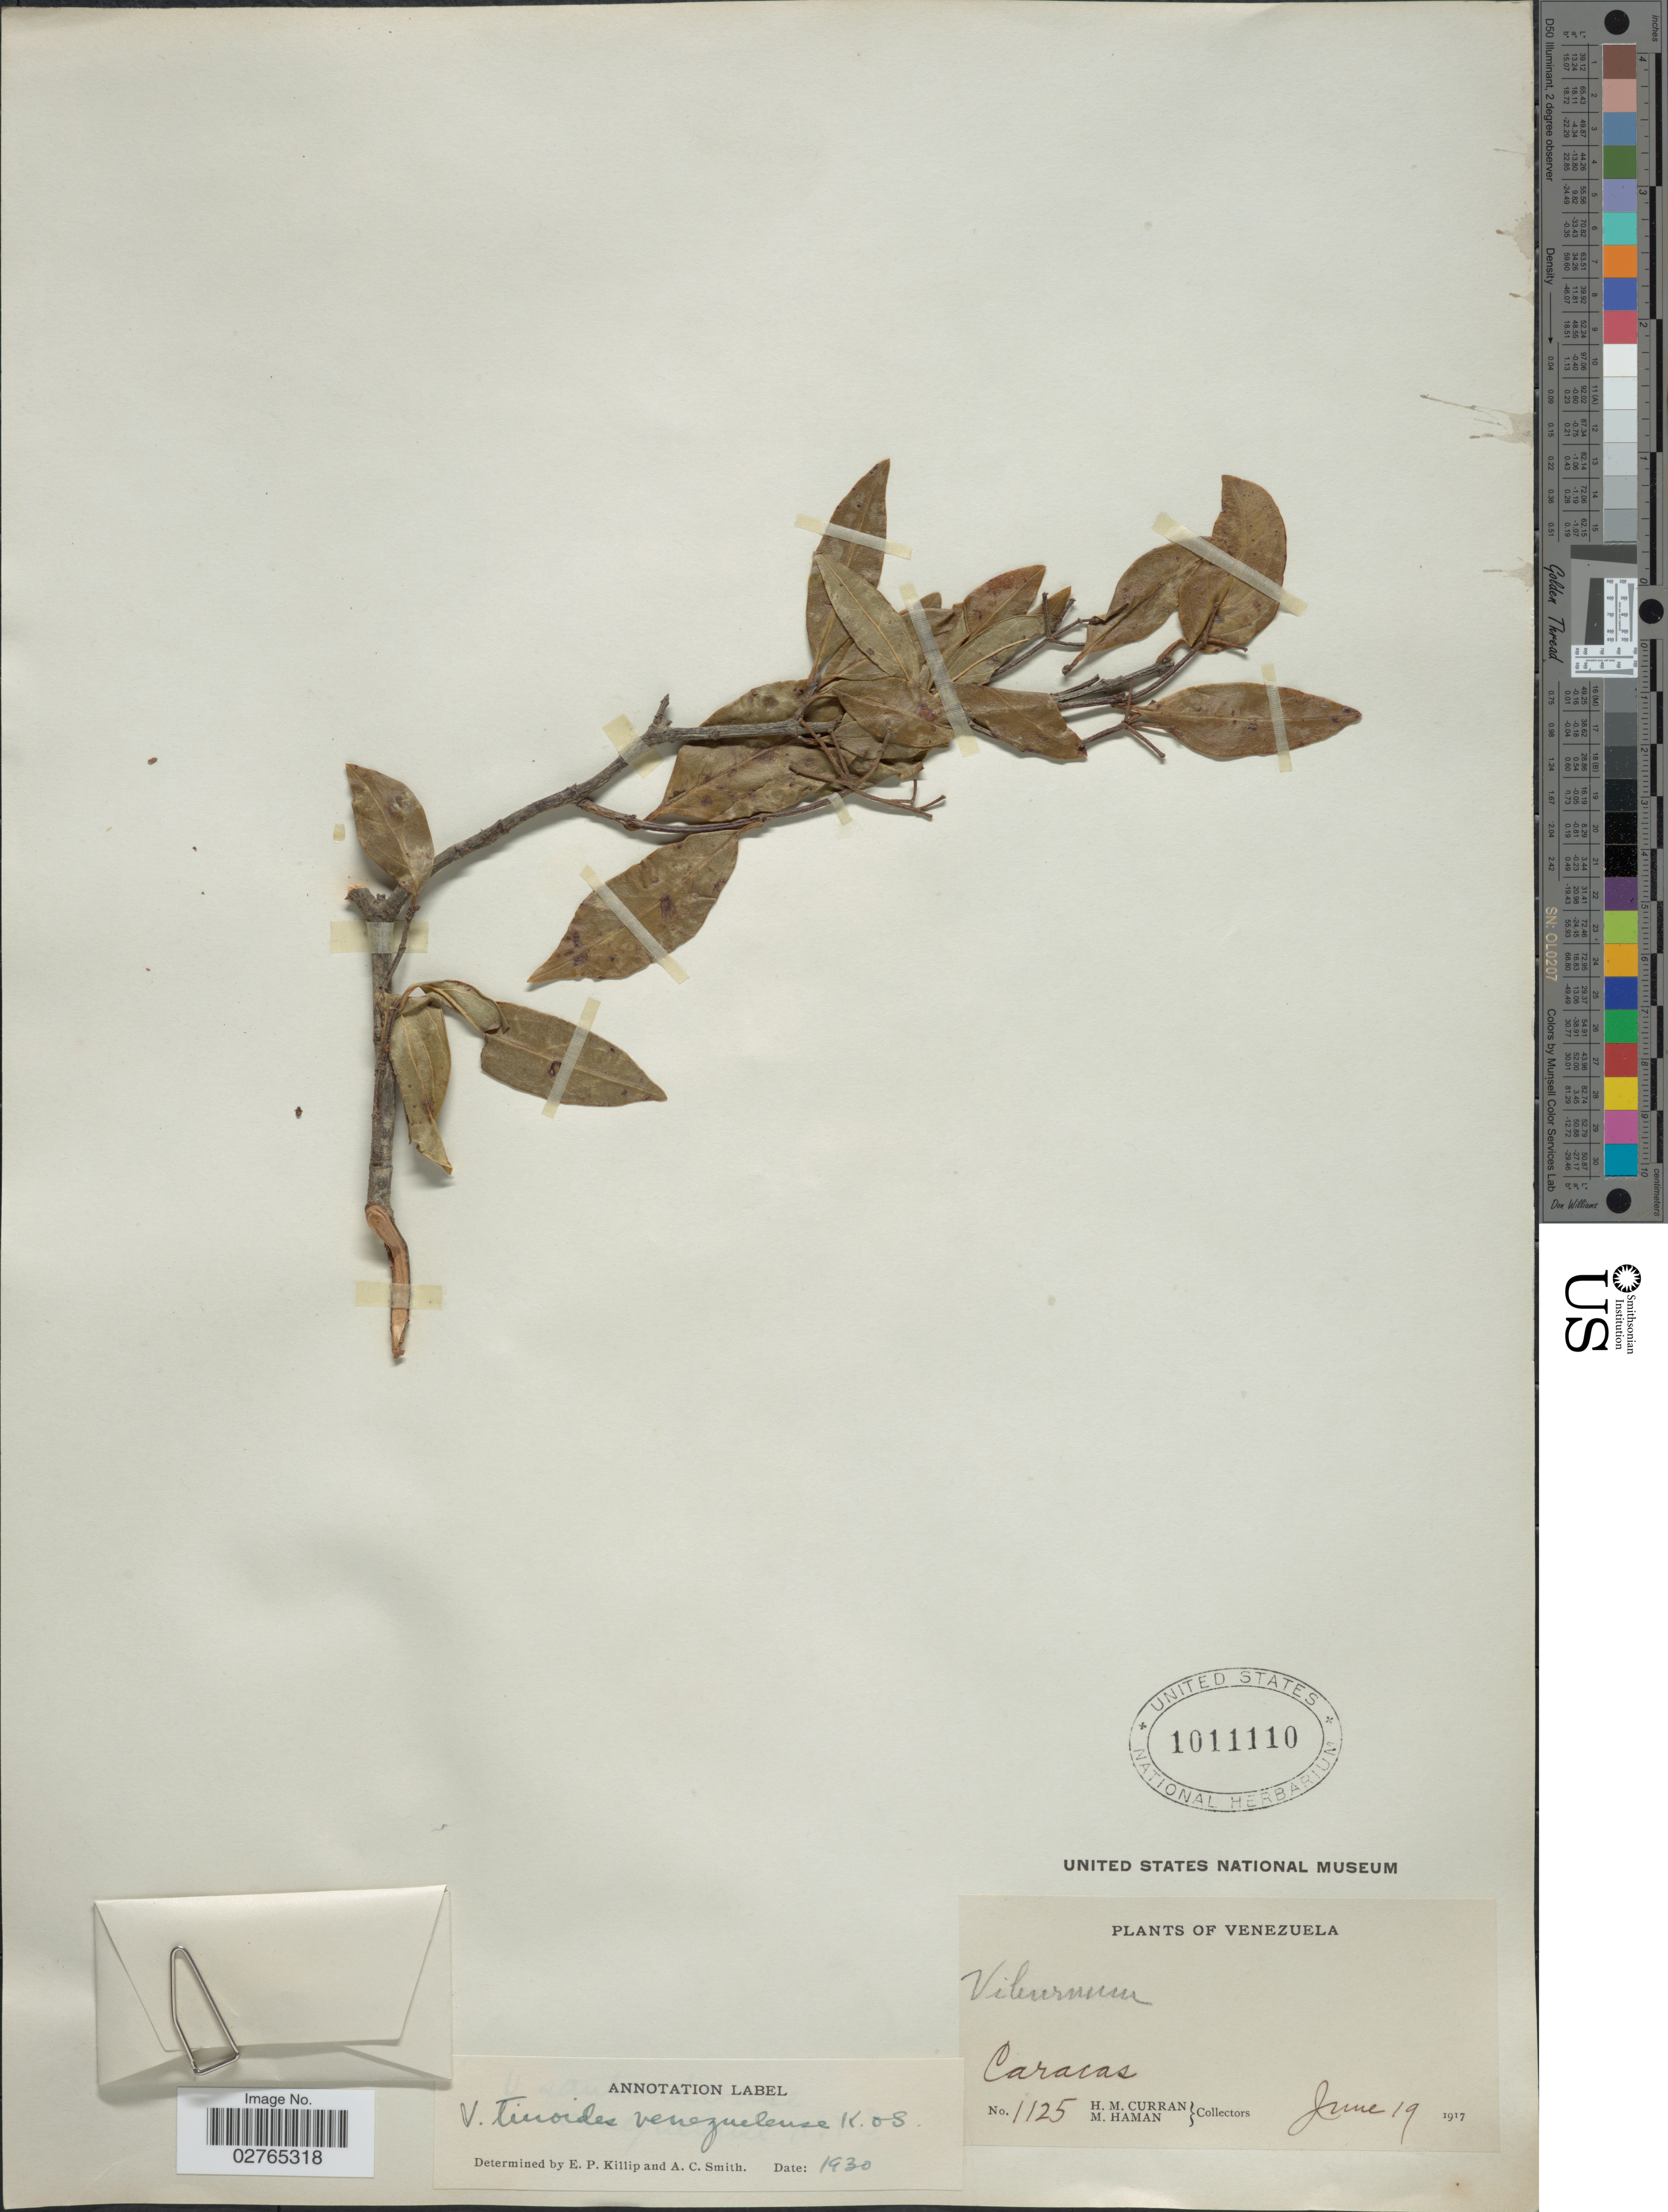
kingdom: Plantae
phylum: Tracheophyta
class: Magnoliopsida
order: Dipsacales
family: Viburnaceae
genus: Viburnum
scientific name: Viburnum tinoides var. venezuelense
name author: L. f.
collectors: H. M. Curran & M. Haman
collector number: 1125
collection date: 1917-06-19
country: Venezuela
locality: Caracas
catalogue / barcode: US 1011110